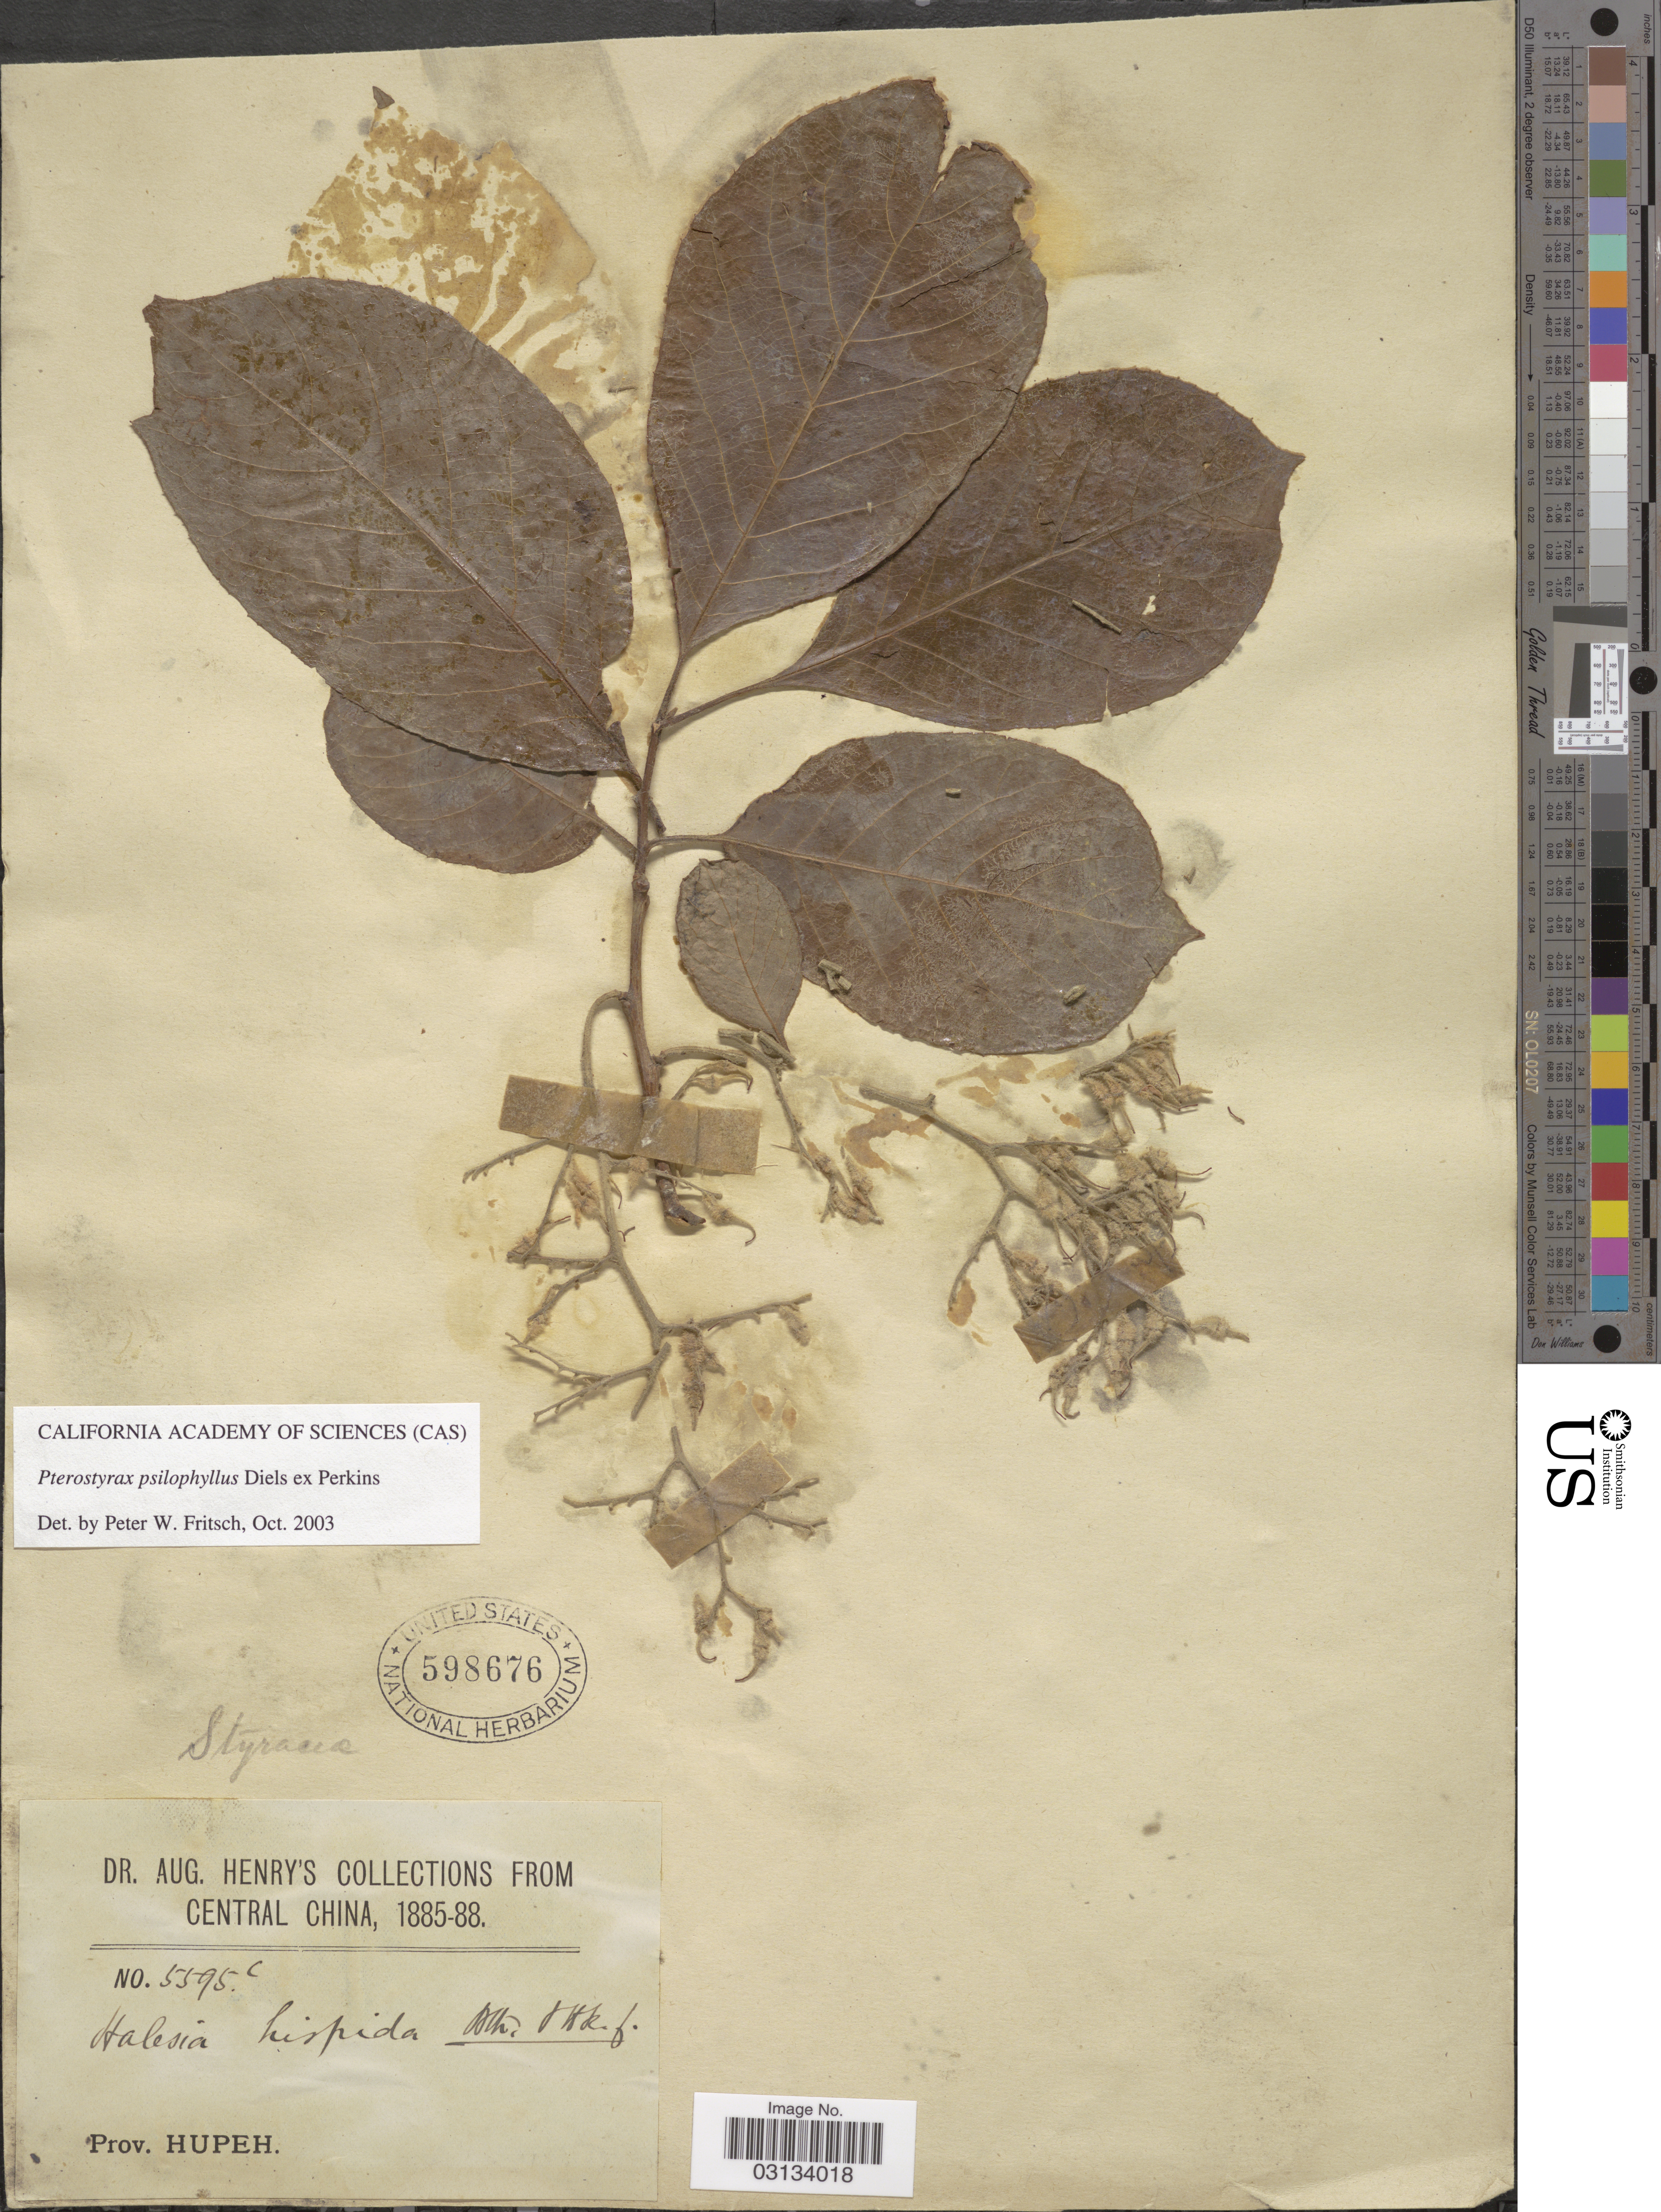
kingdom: Plantae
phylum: Tracheophyta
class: Magnoliopsida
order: Ericales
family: Styracaceae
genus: Pterostyrax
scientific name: Pterostyrax psilophyllus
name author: Diels ex Perkins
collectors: A. Henry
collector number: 5595 C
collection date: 1885/1888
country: China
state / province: Hubei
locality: Central China. Prov. Hupeh.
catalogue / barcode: US 598676